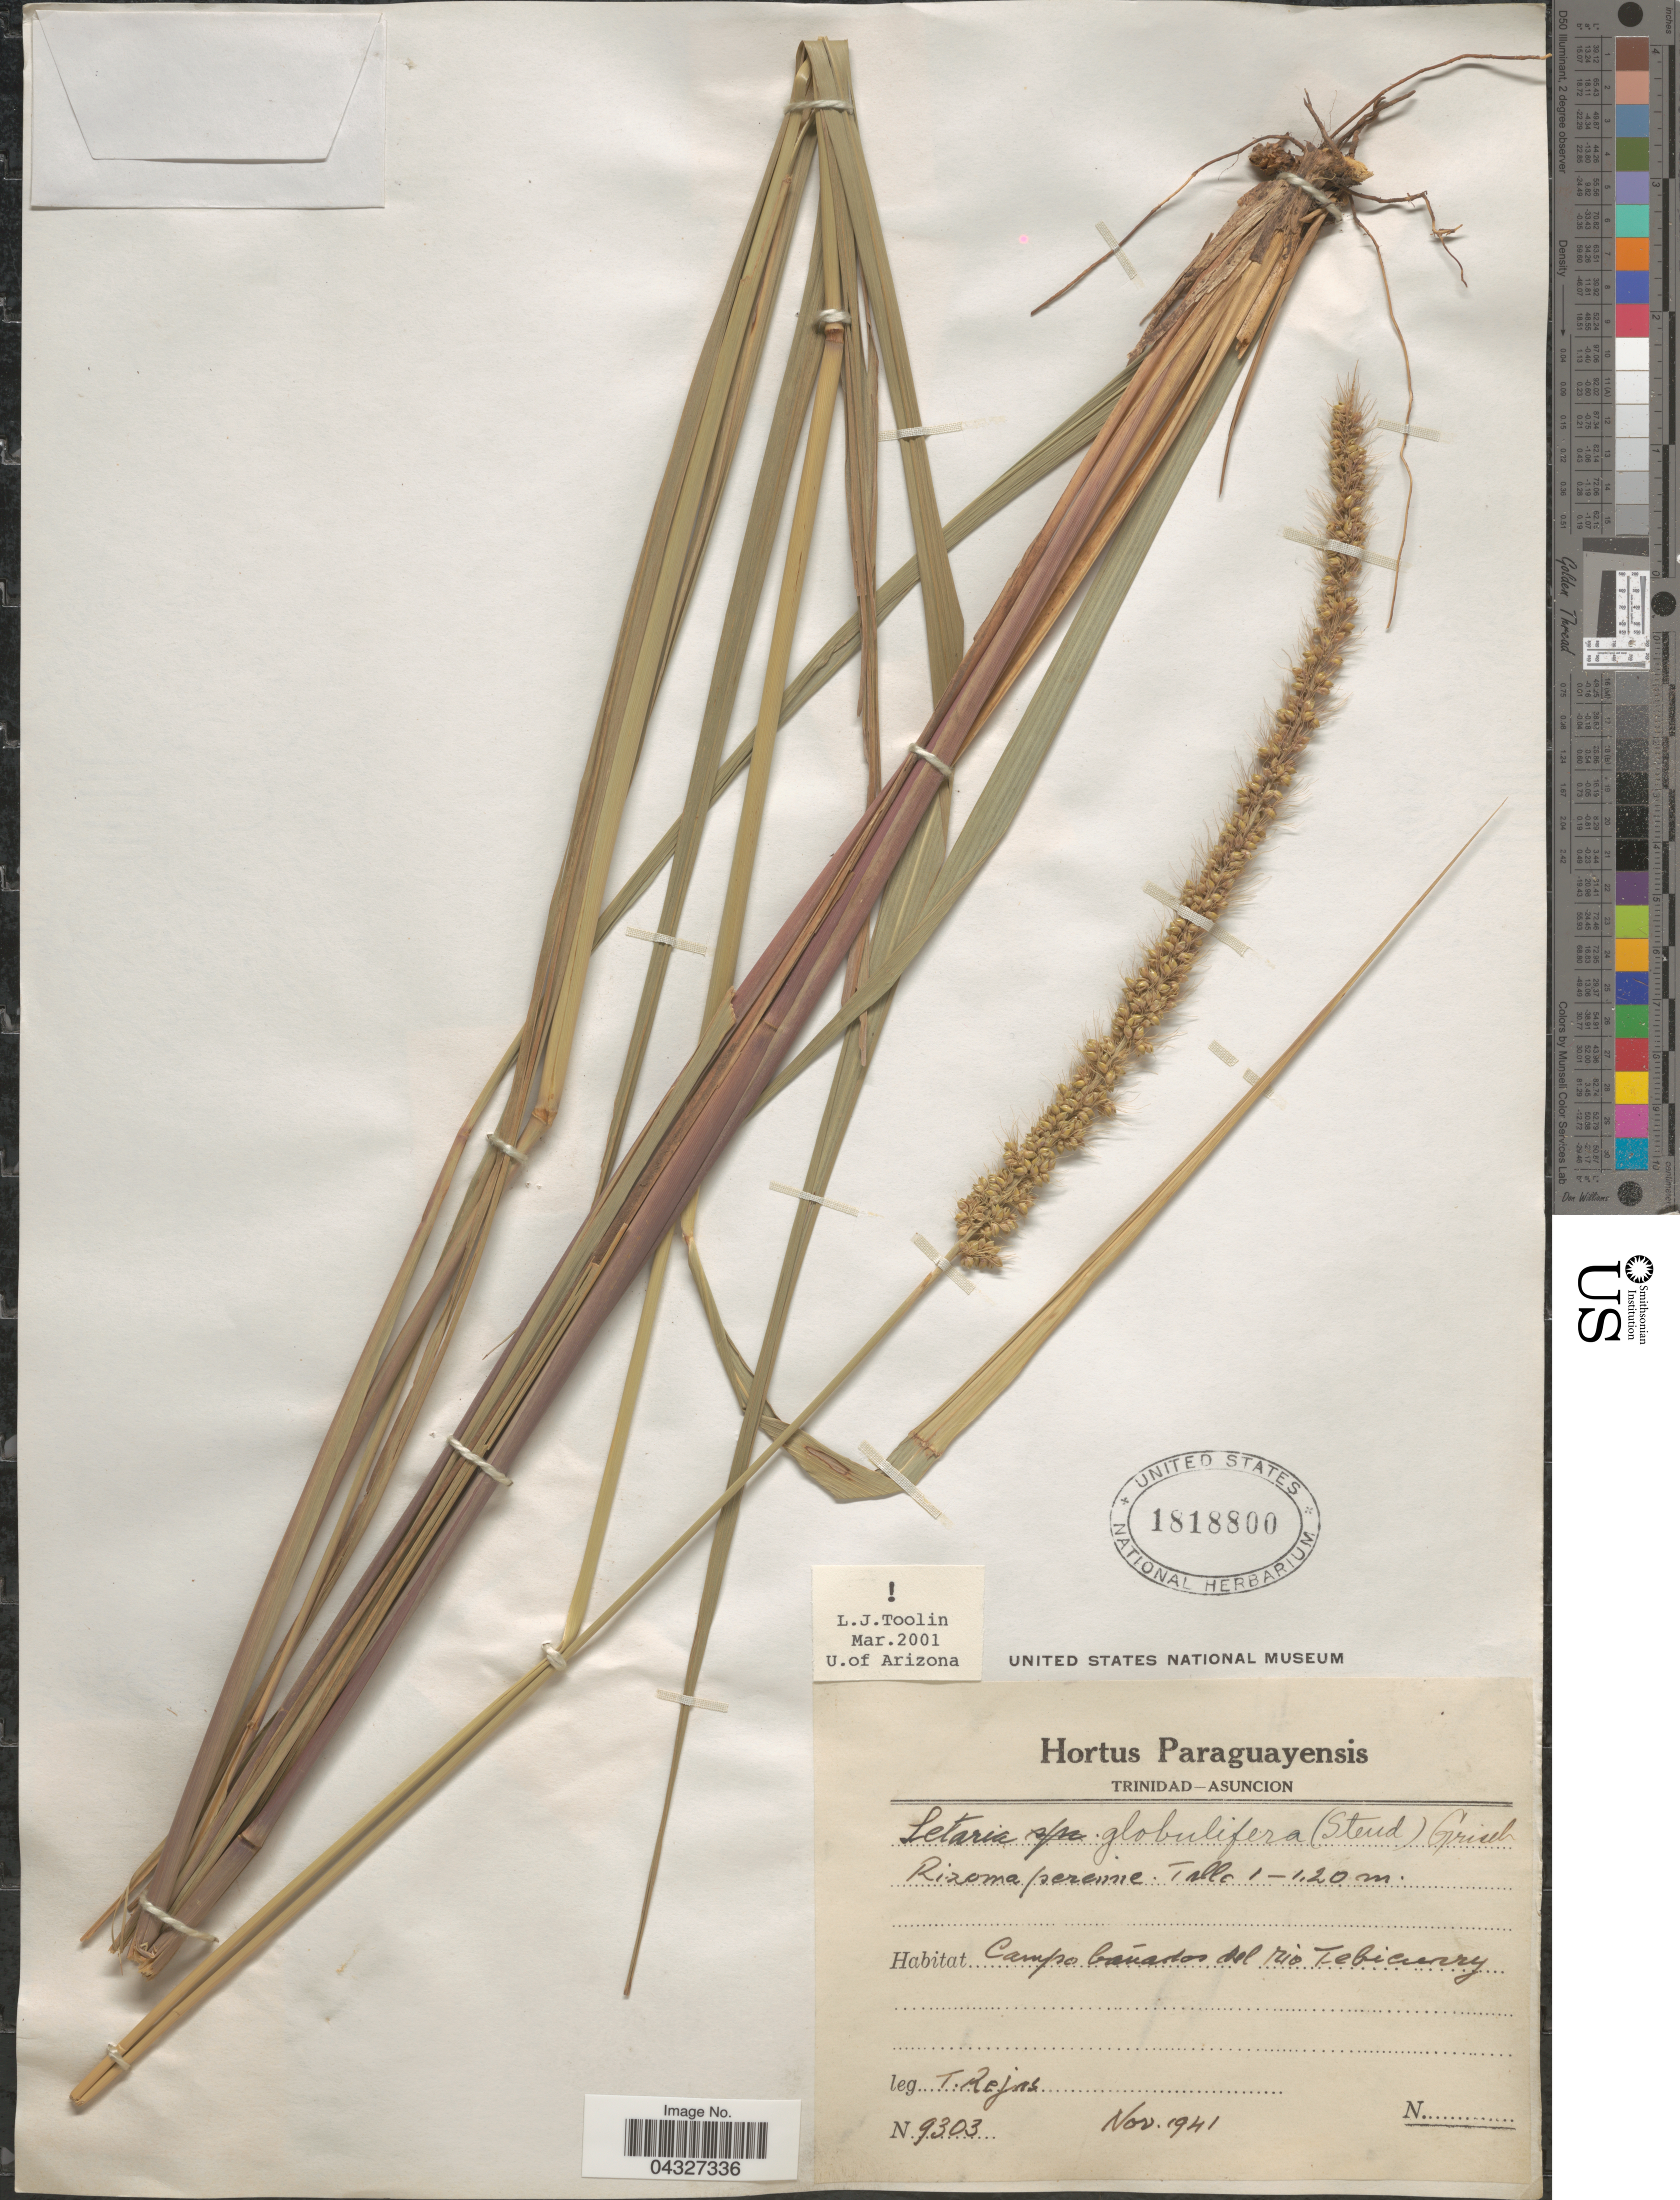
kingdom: Plantae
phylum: Tracheophyta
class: Liliopsida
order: Poales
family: Poaceae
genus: Setaria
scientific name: Setaria globulifera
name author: Griseb.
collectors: T. Rojas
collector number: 9303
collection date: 1941-11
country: Paraguay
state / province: Asuncion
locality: Trinidad - Asuncion. Campo bañados del rio Tebicuary.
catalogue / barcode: US 1818800